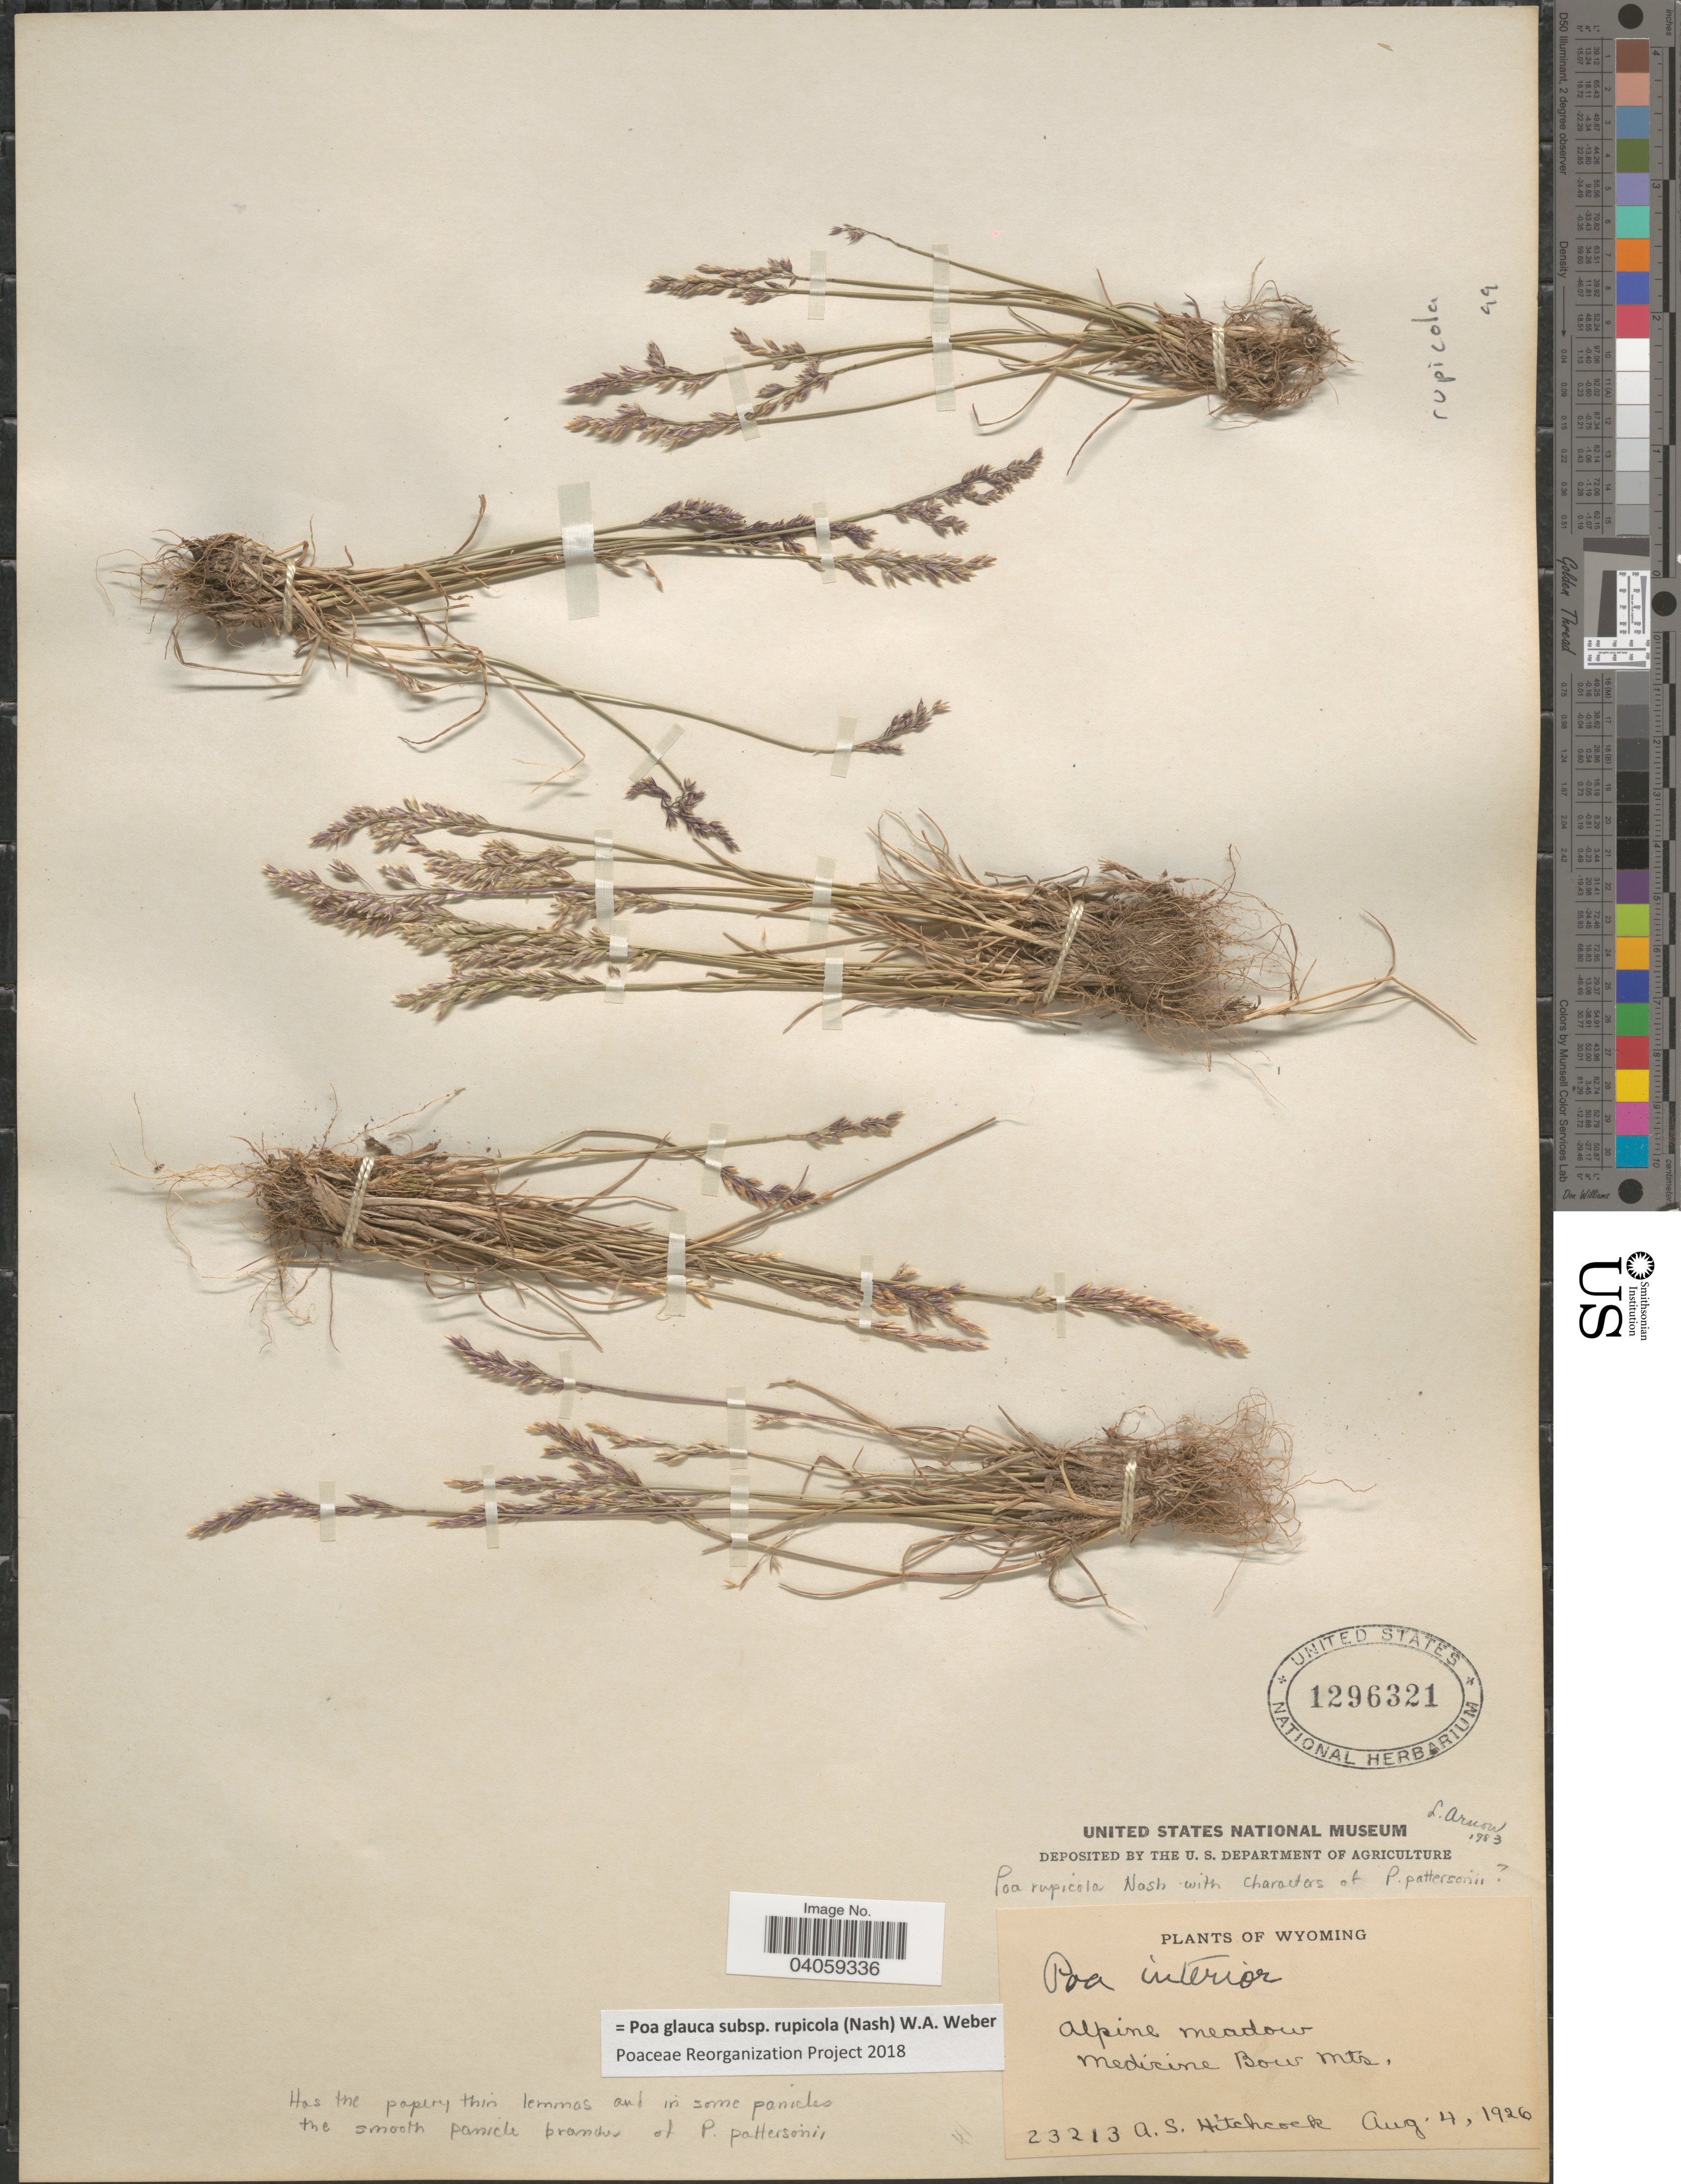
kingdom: Plantae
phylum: Tracheophyta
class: Liliopsida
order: Poales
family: Poaceae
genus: Poa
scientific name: Poa glauca subsp. rupicola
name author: (Nash) W.A. Weber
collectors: A. S. Hitchcock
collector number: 23213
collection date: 1926-08-04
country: United States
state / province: Wyoming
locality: Alpine meadow, Medicine Bow Mts.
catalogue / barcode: US 1296321